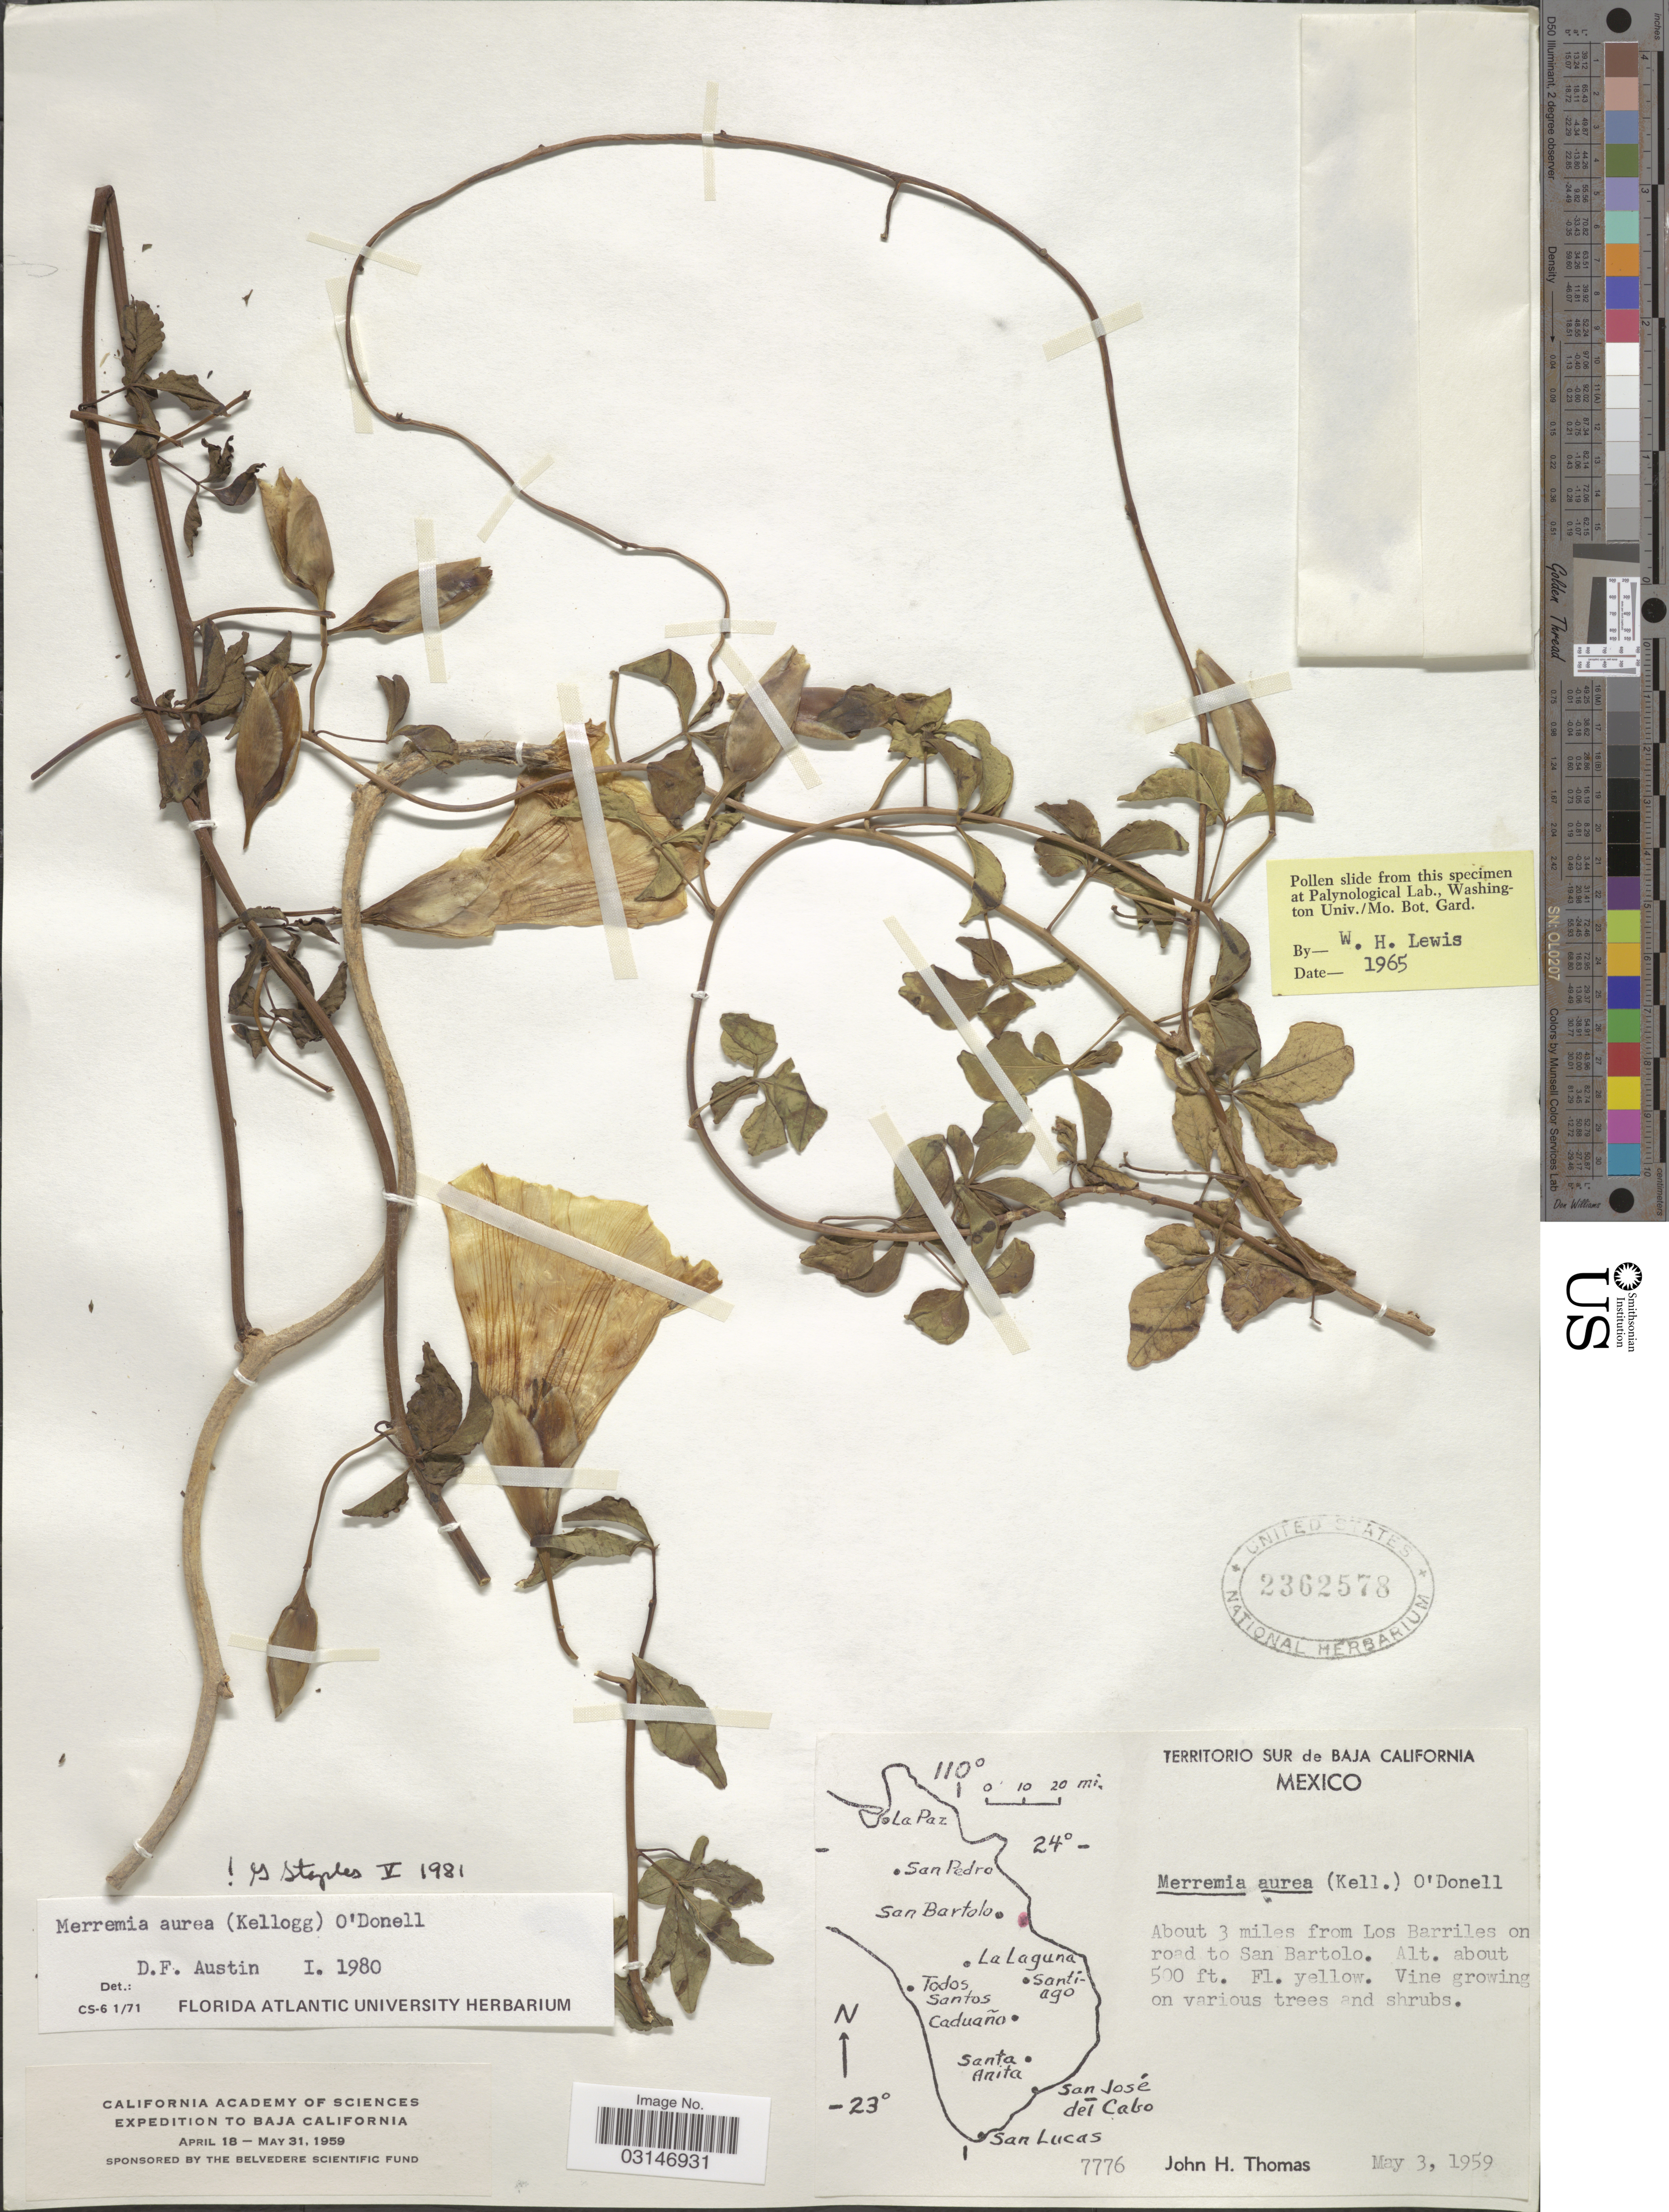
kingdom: Plantae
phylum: Tracheophyta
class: Magnoliopsida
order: Solanales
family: Convolvulaceae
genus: Distimake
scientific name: Distimake aureus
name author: (Kellogg) A. R. Simões & Staples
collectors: J. H. Thomas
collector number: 7776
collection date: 1959-05-03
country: Mexico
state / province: Baja California Sur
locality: Territorio Sur de Baja California, About 3 miles from Los Barriles on road to San Bartolo.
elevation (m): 152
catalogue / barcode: US 2362578